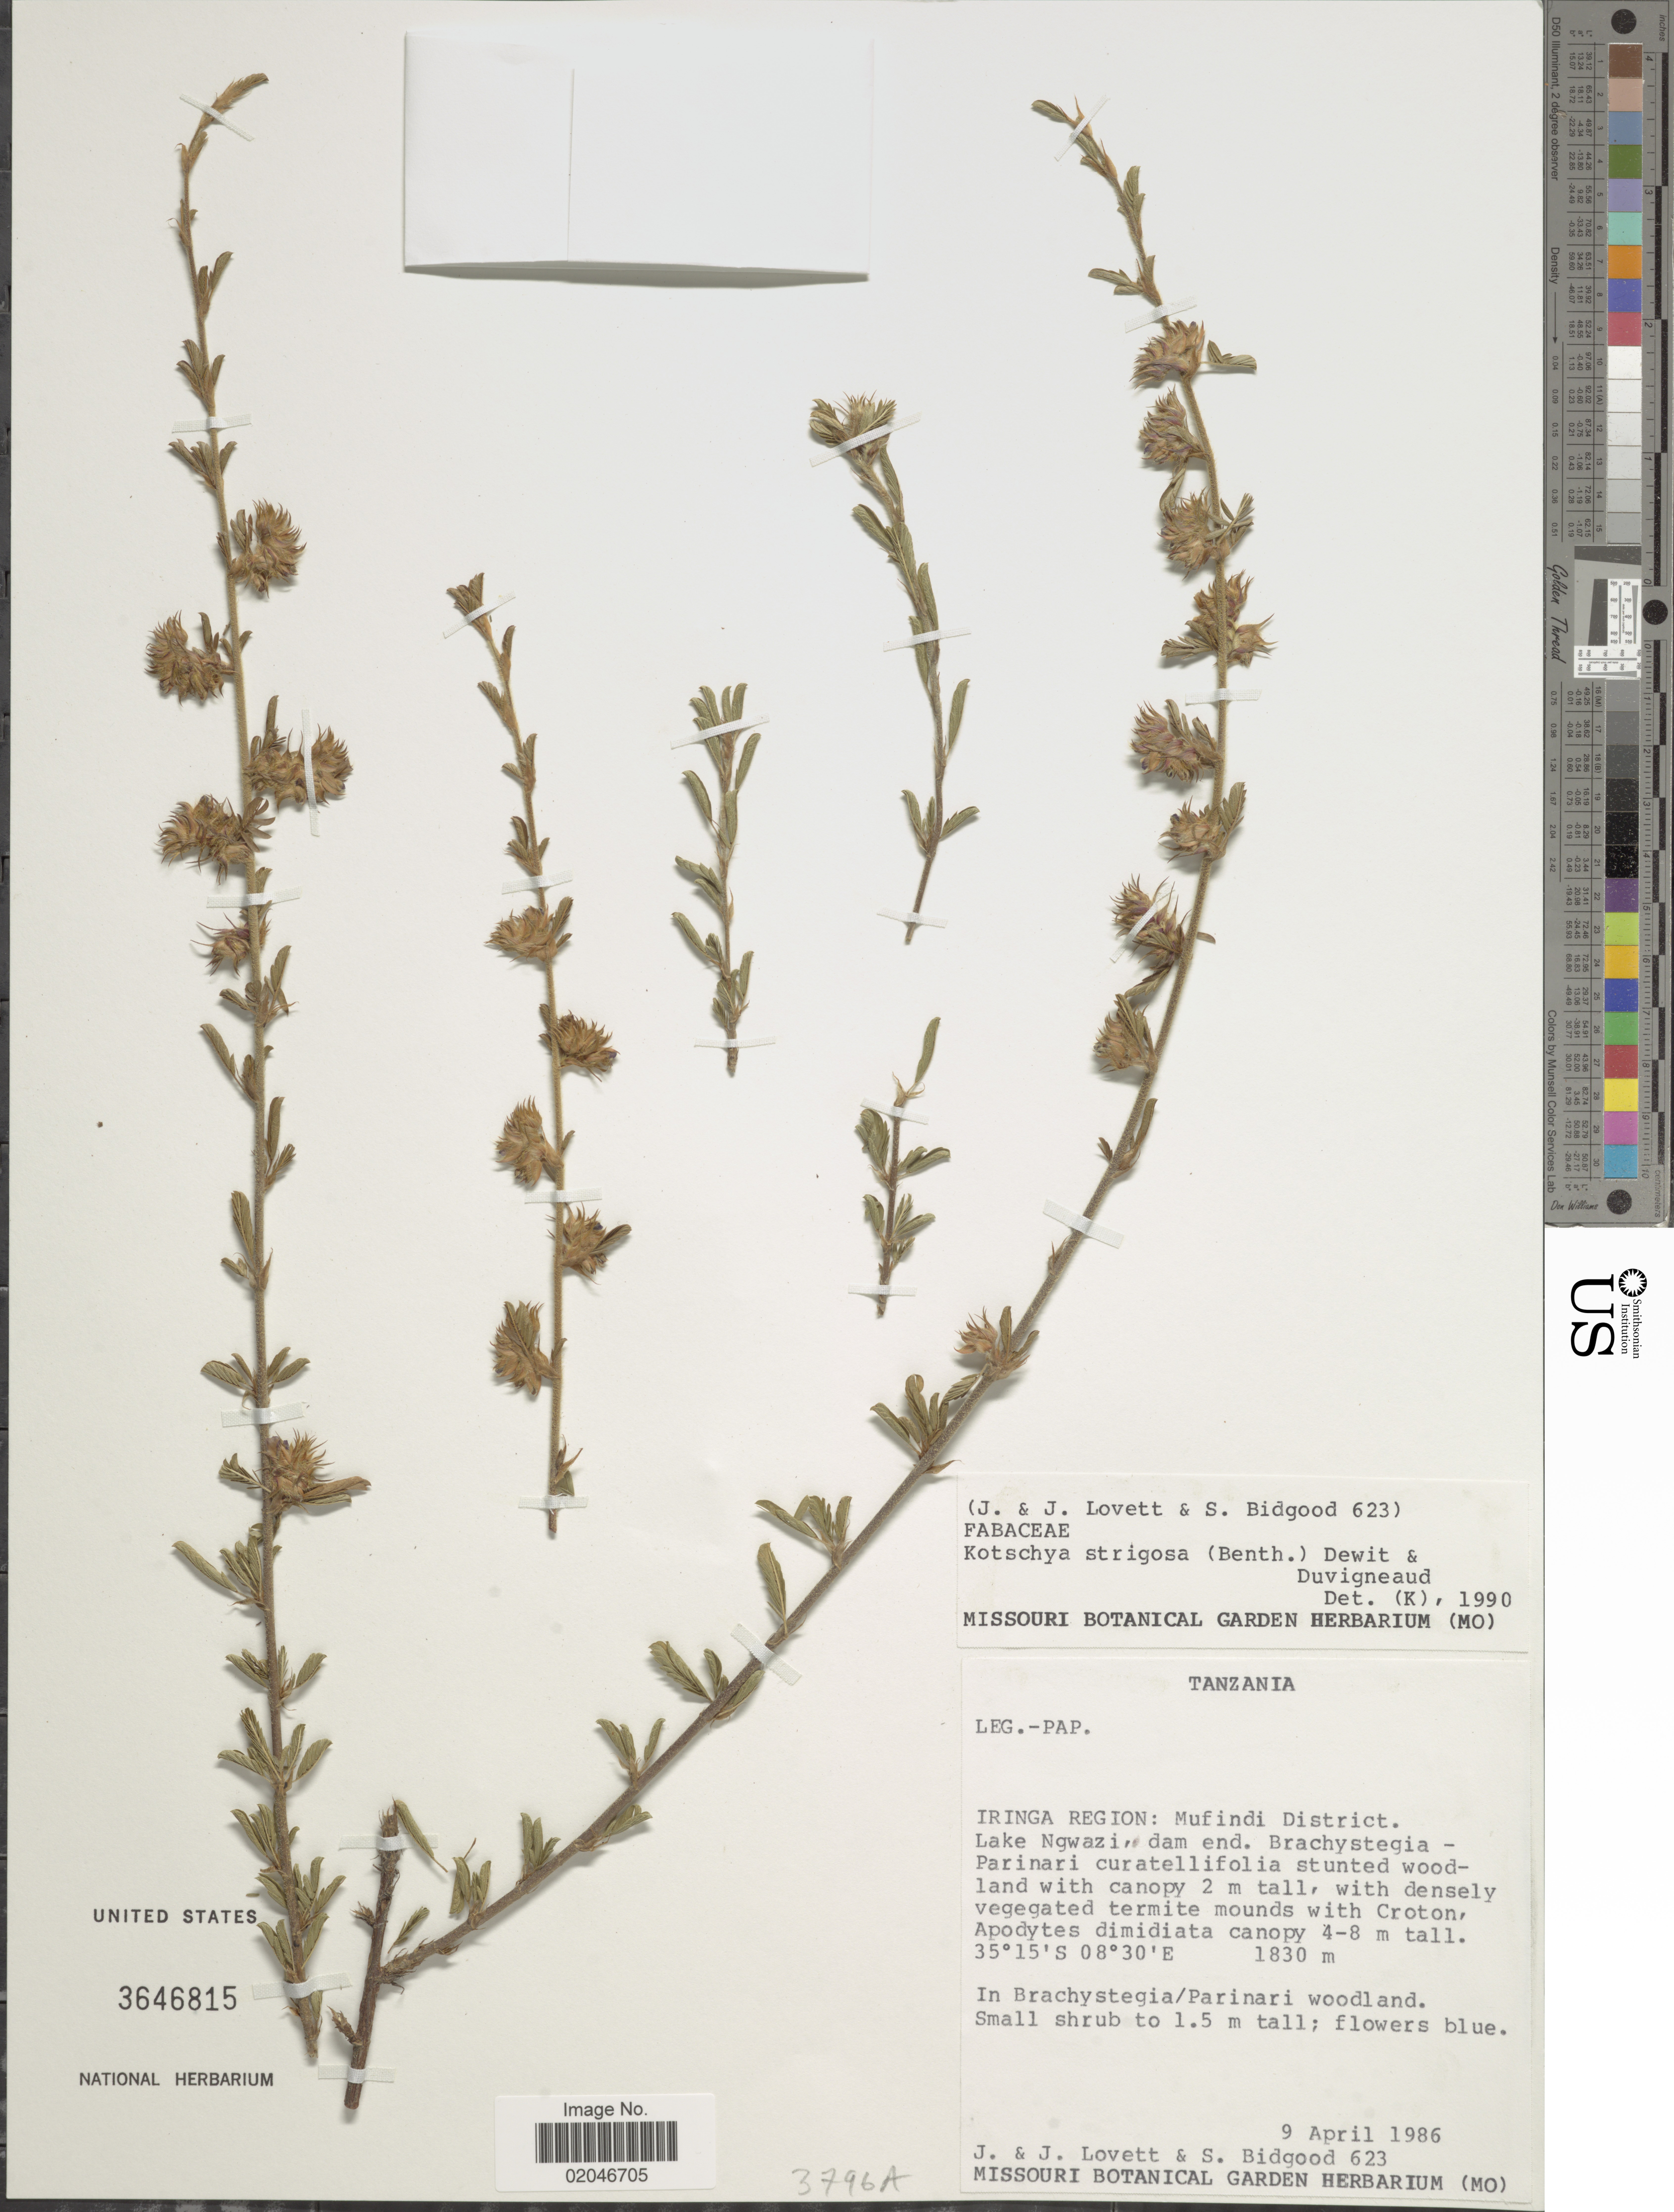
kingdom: Plantae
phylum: Tracheophyta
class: Magnoliopsida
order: Fabales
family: Fabaceae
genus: Kotschya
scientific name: Kotschya strigosa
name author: (Benth.) Dewit & P.A. Duvign.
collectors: J. Lovett, J. Lovett & S. Bidgood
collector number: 623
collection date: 1986-04-09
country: Tanzania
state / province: Iringa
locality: Iringa Region: Mufindi District. lake Ngwazi, dam end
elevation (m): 1830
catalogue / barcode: US 3646815